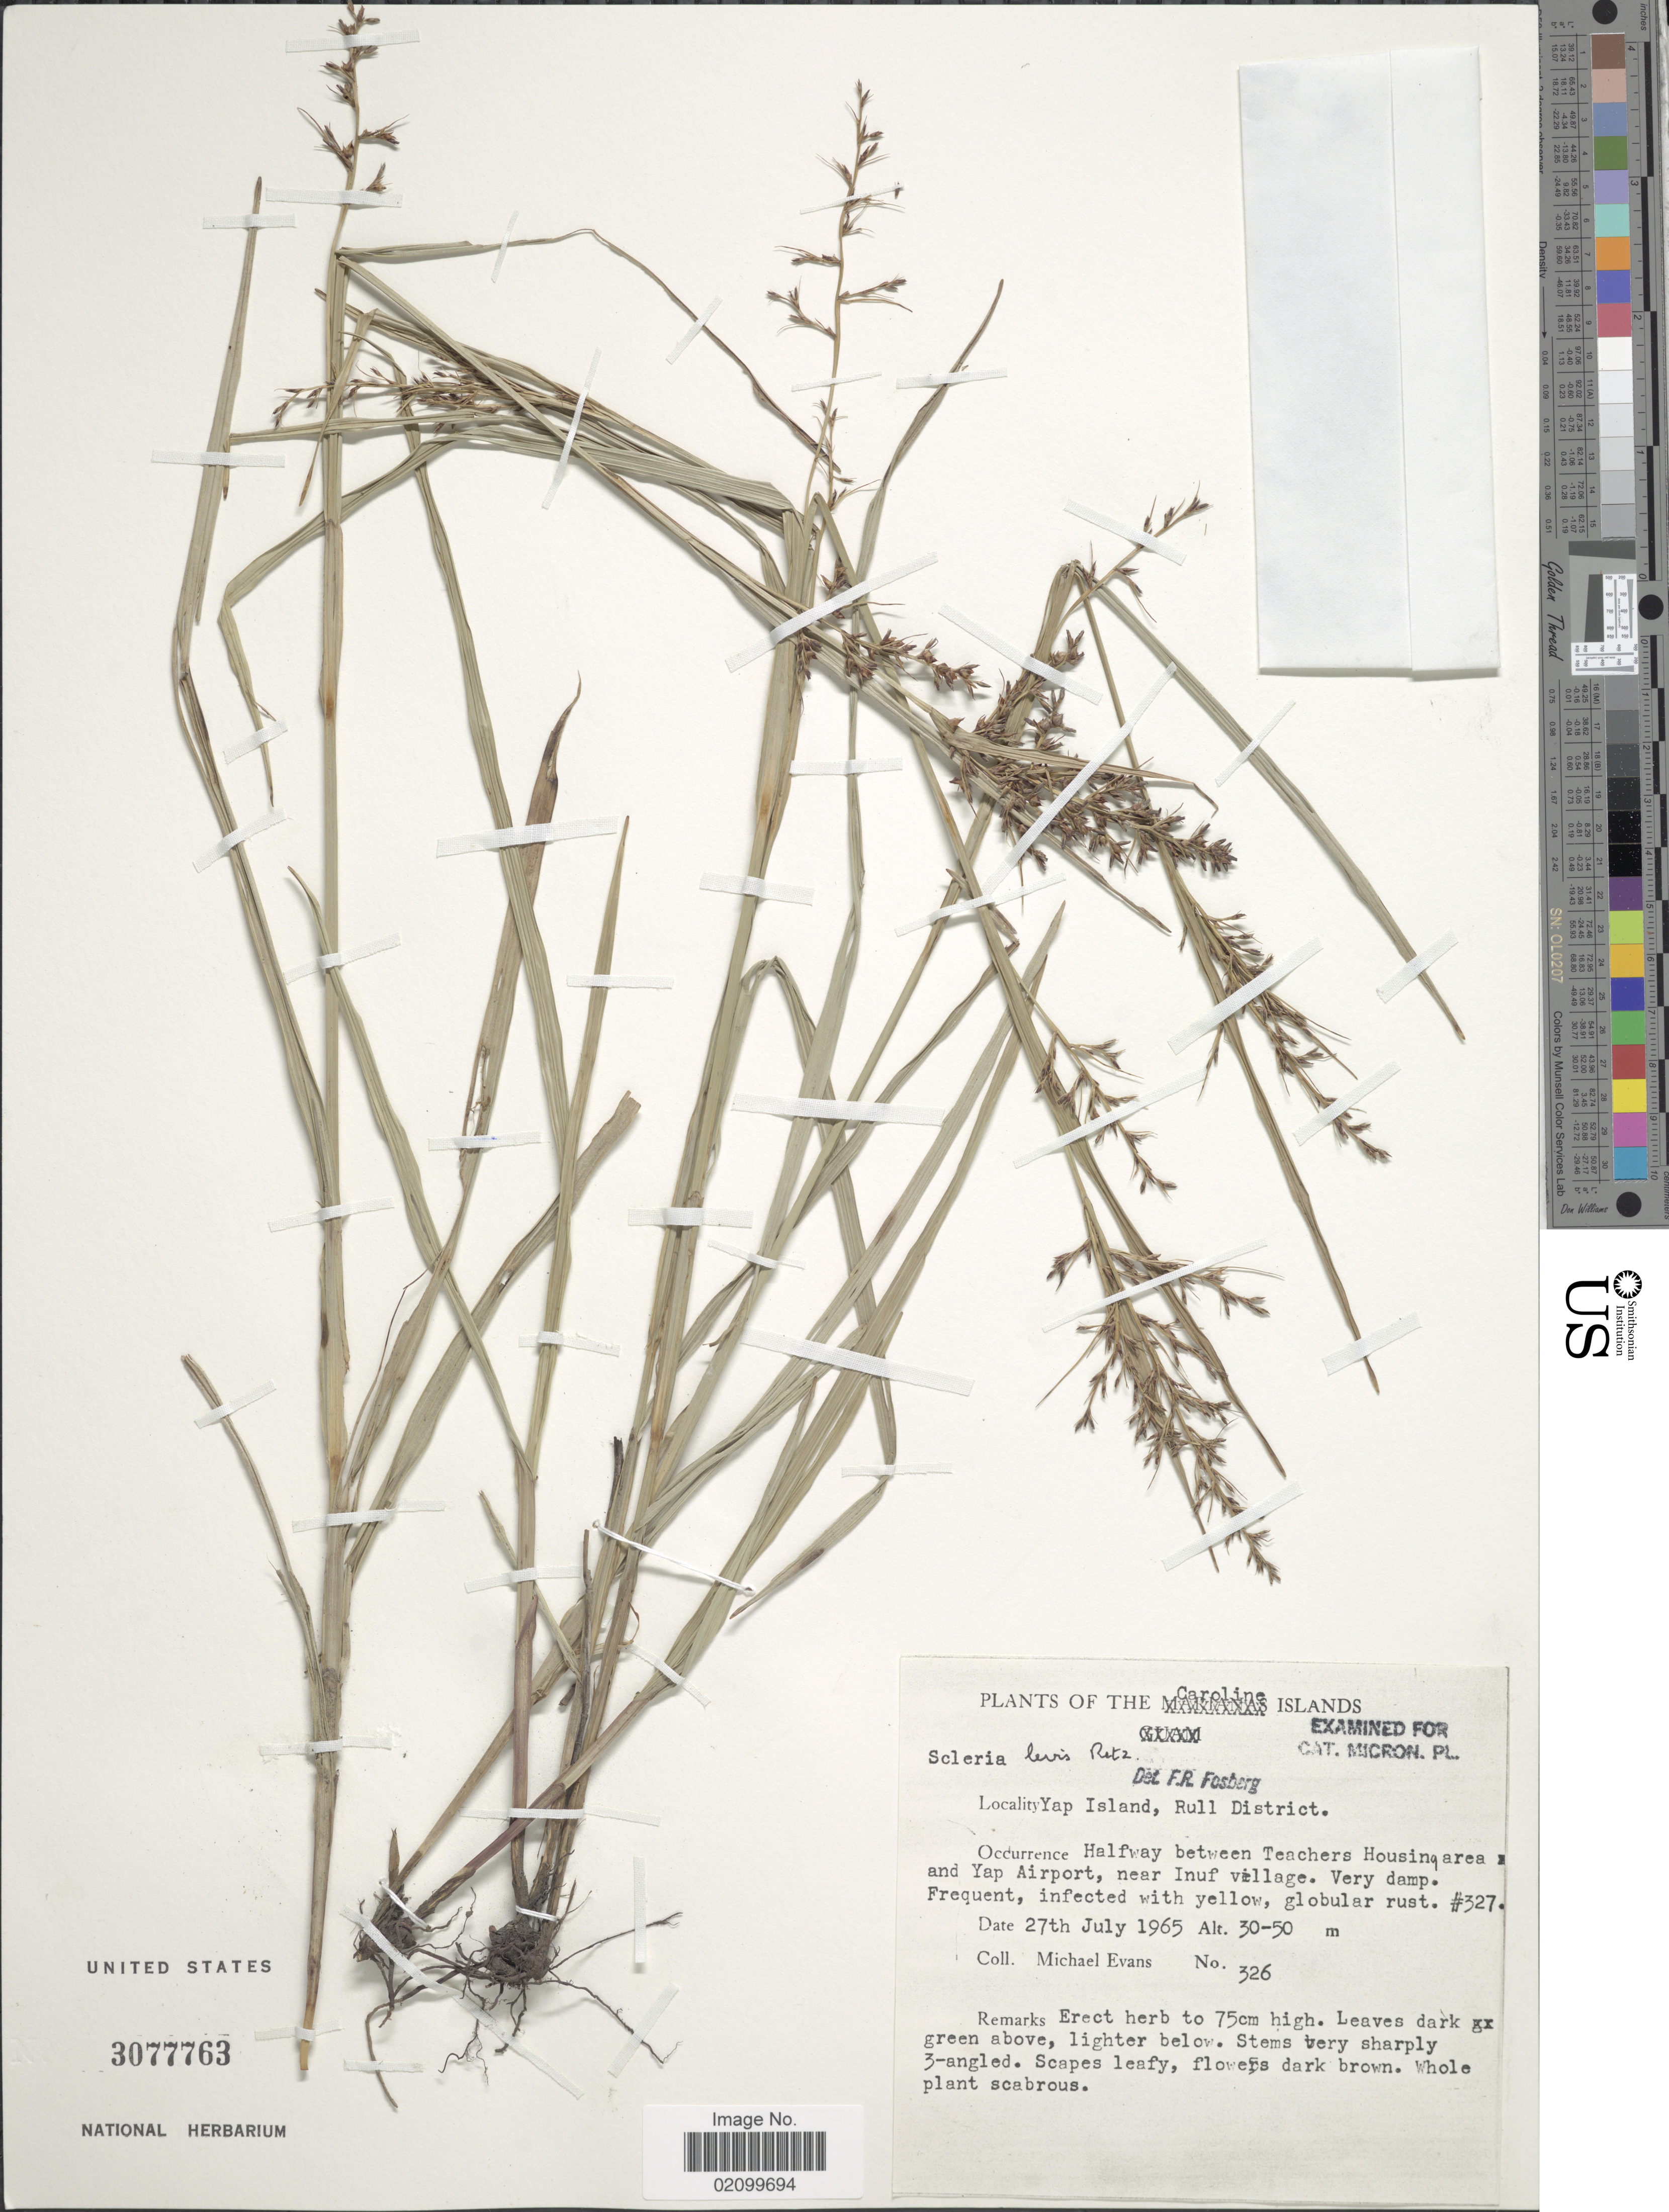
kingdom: Plantae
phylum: Tracheophyta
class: Liliopsida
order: Poales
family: Cyperaceae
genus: Scleria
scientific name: Scleria levis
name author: Retz.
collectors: M. Evans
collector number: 326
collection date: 1965-07-27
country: Micronesia, Federated States of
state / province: Yap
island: Yap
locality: Caroline Islands, Yap Island, Rull District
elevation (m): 30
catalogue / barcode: US 3077763